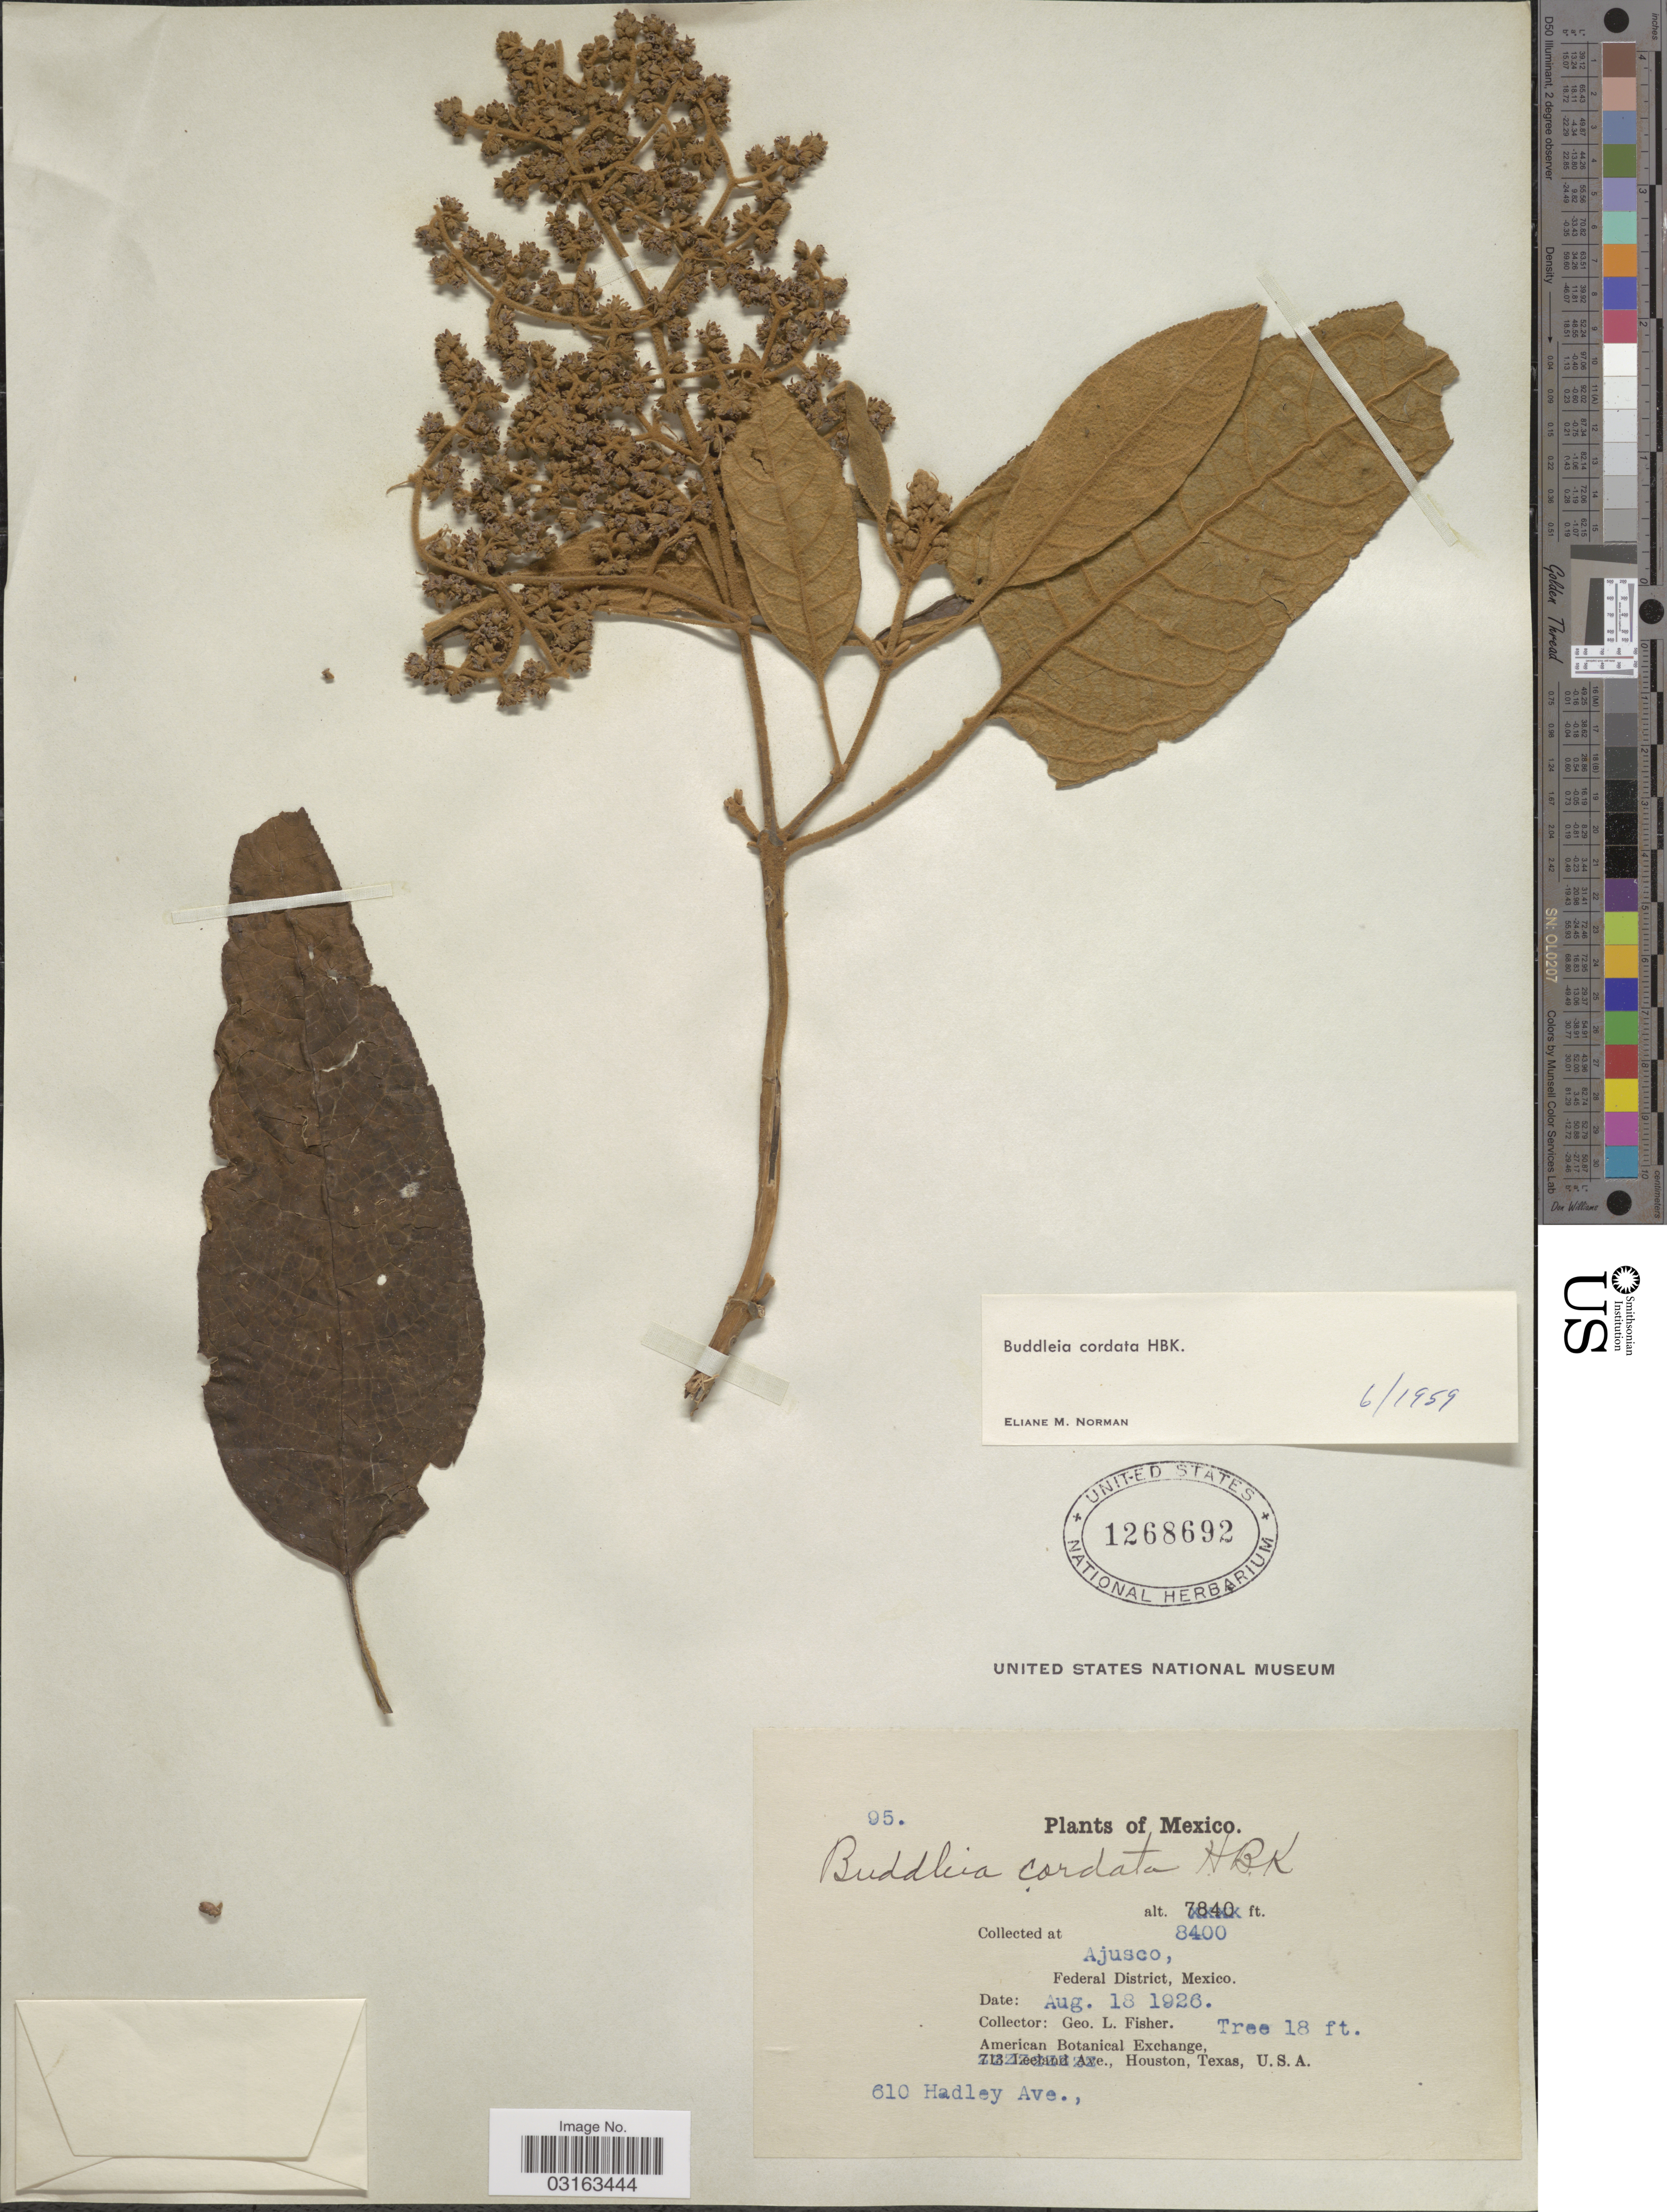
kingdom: Plantae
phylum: Tracheophyta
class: Magnoliopsida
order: Lamiales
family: Scrophulariaceae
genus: Buddleja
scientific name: Buddleja cordata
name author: Kunth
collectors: G. L. Fisher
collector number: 95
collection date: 1926-08-18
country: Mexico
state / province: Distrito Federal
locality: Ajusco, Federal District.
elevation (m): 2560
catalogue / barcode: US 1268692